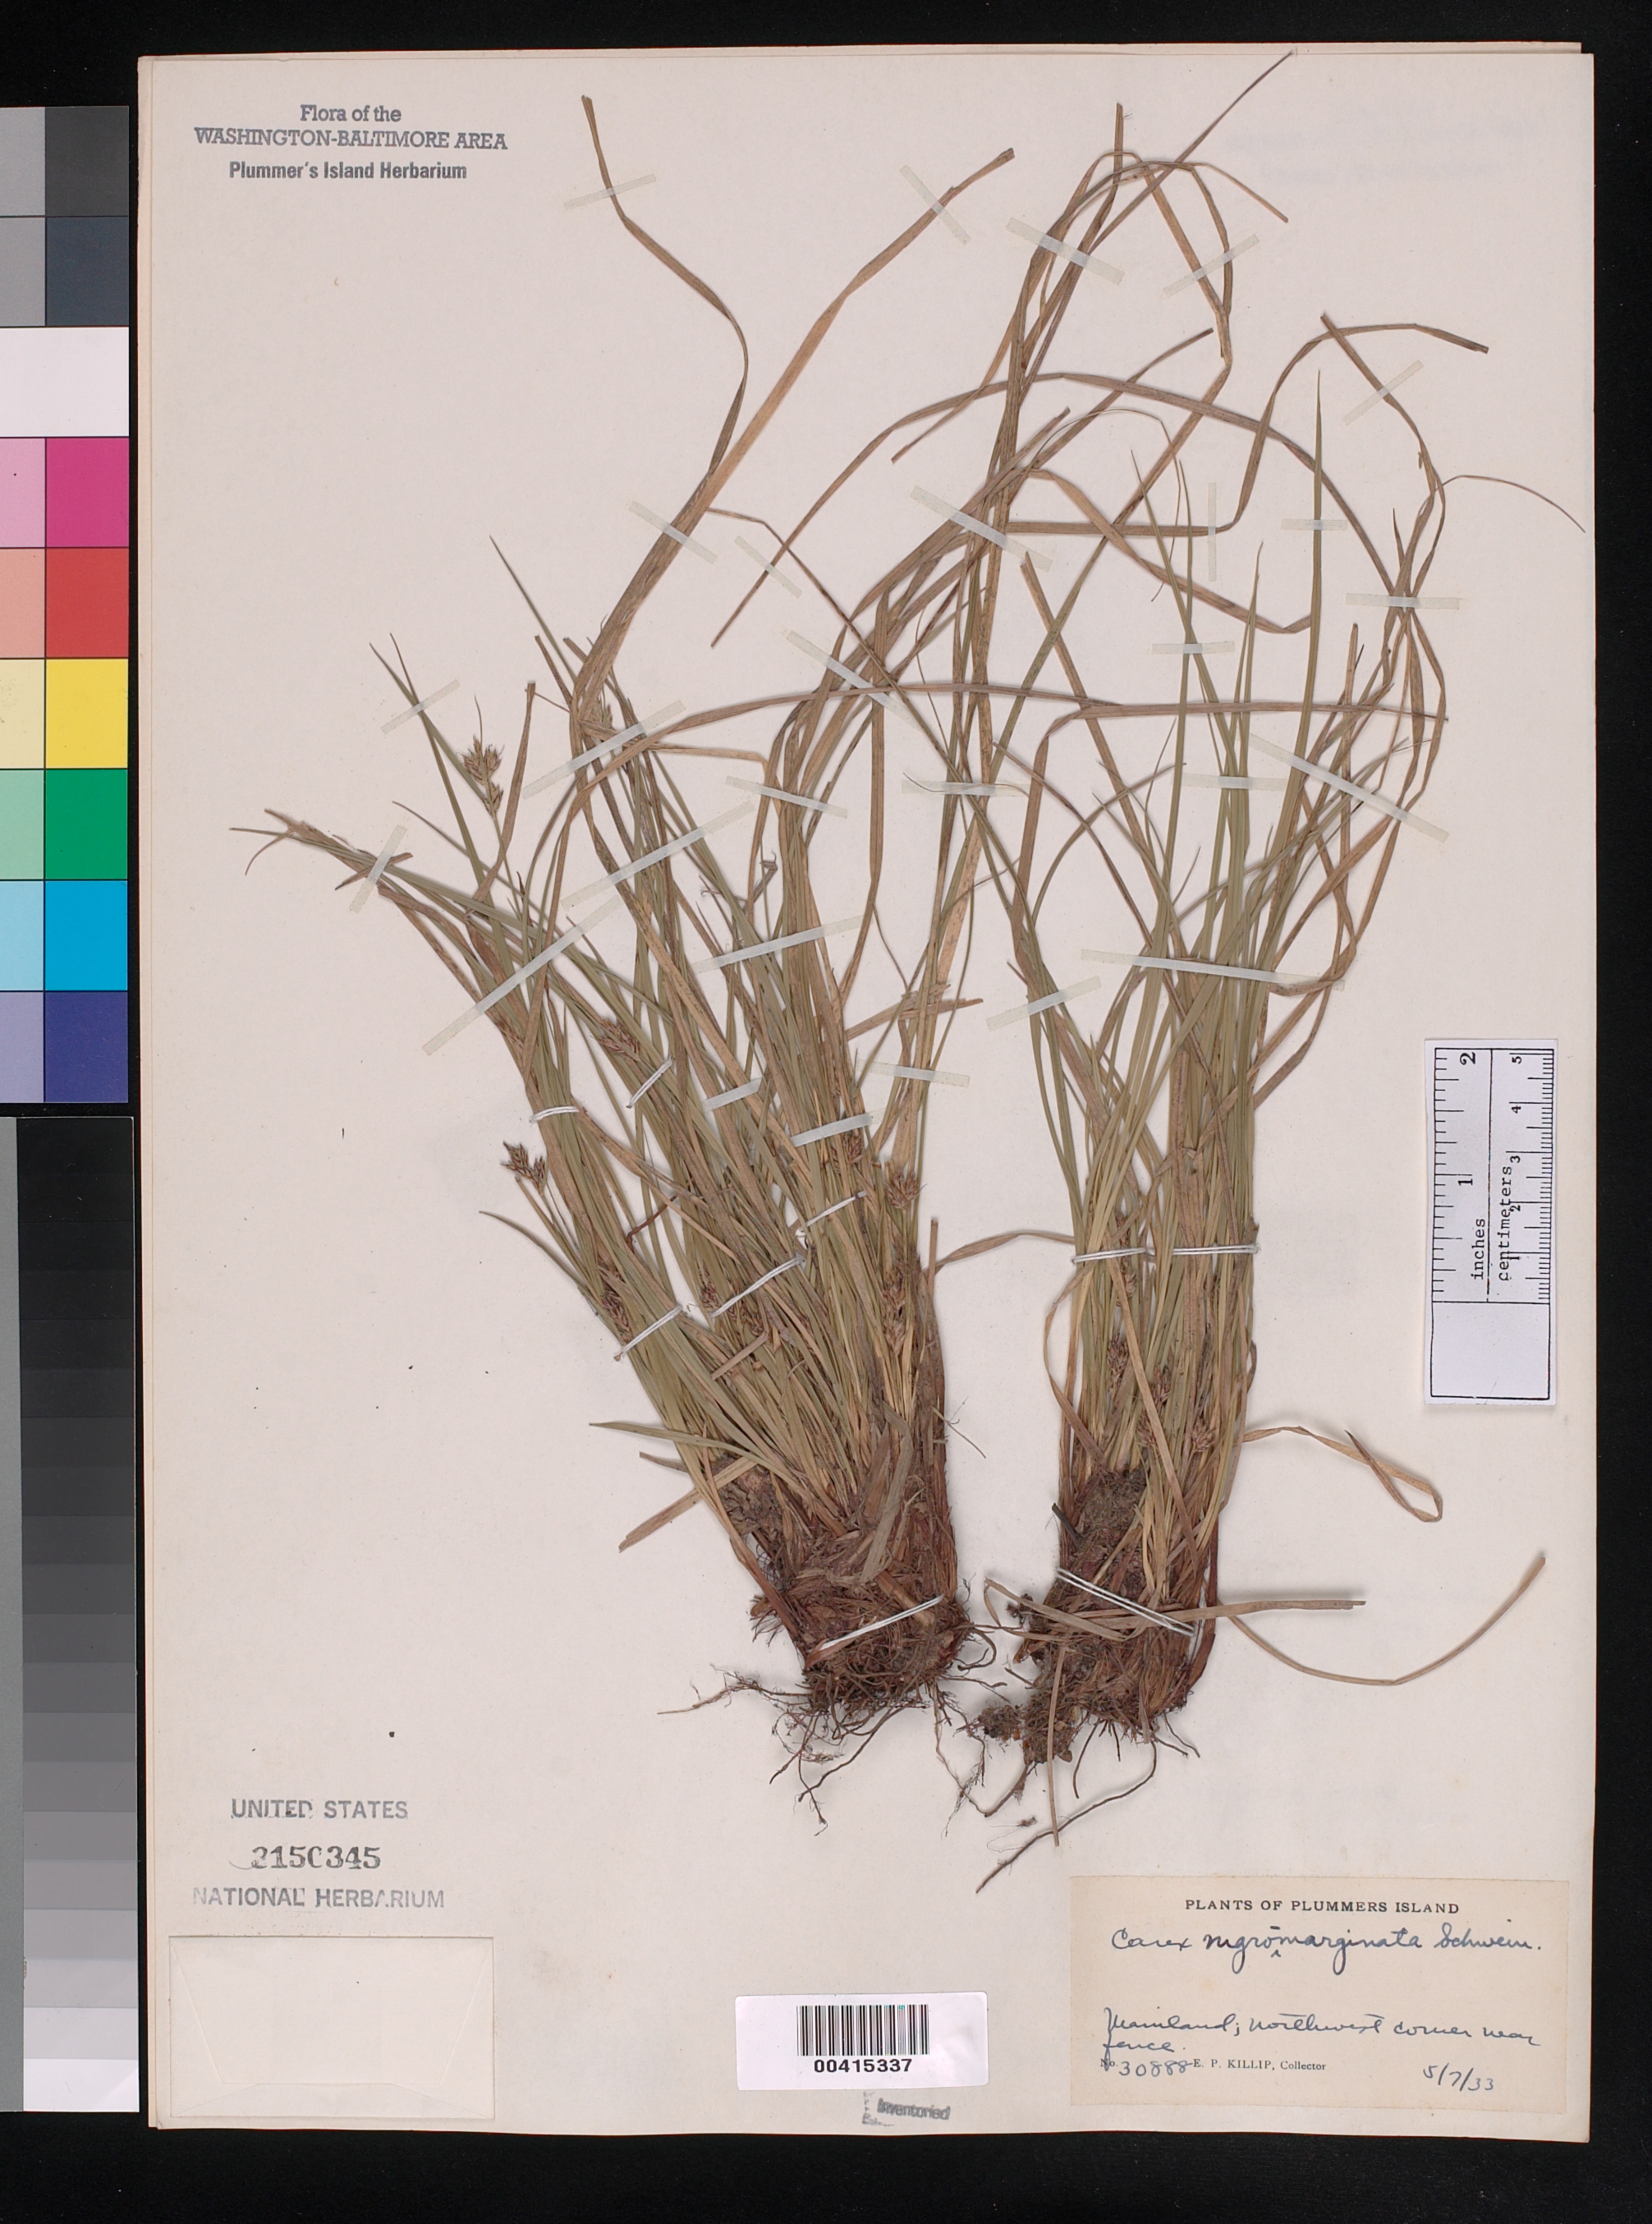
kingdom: Plantae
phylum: Tracheophyta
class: Liliopsida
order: Poales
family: Cyperaceae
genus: Carex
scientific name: Carex nigromarginata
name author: Schwein.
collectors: E. P. Killip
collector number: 30888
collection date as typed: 07 May 1933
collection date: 1933-05-07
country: United States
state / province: Maryland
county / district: Montgomery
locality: Plummer's Island; Mainland, northwest corner near fence Plummers Island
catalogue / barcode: US 3150345